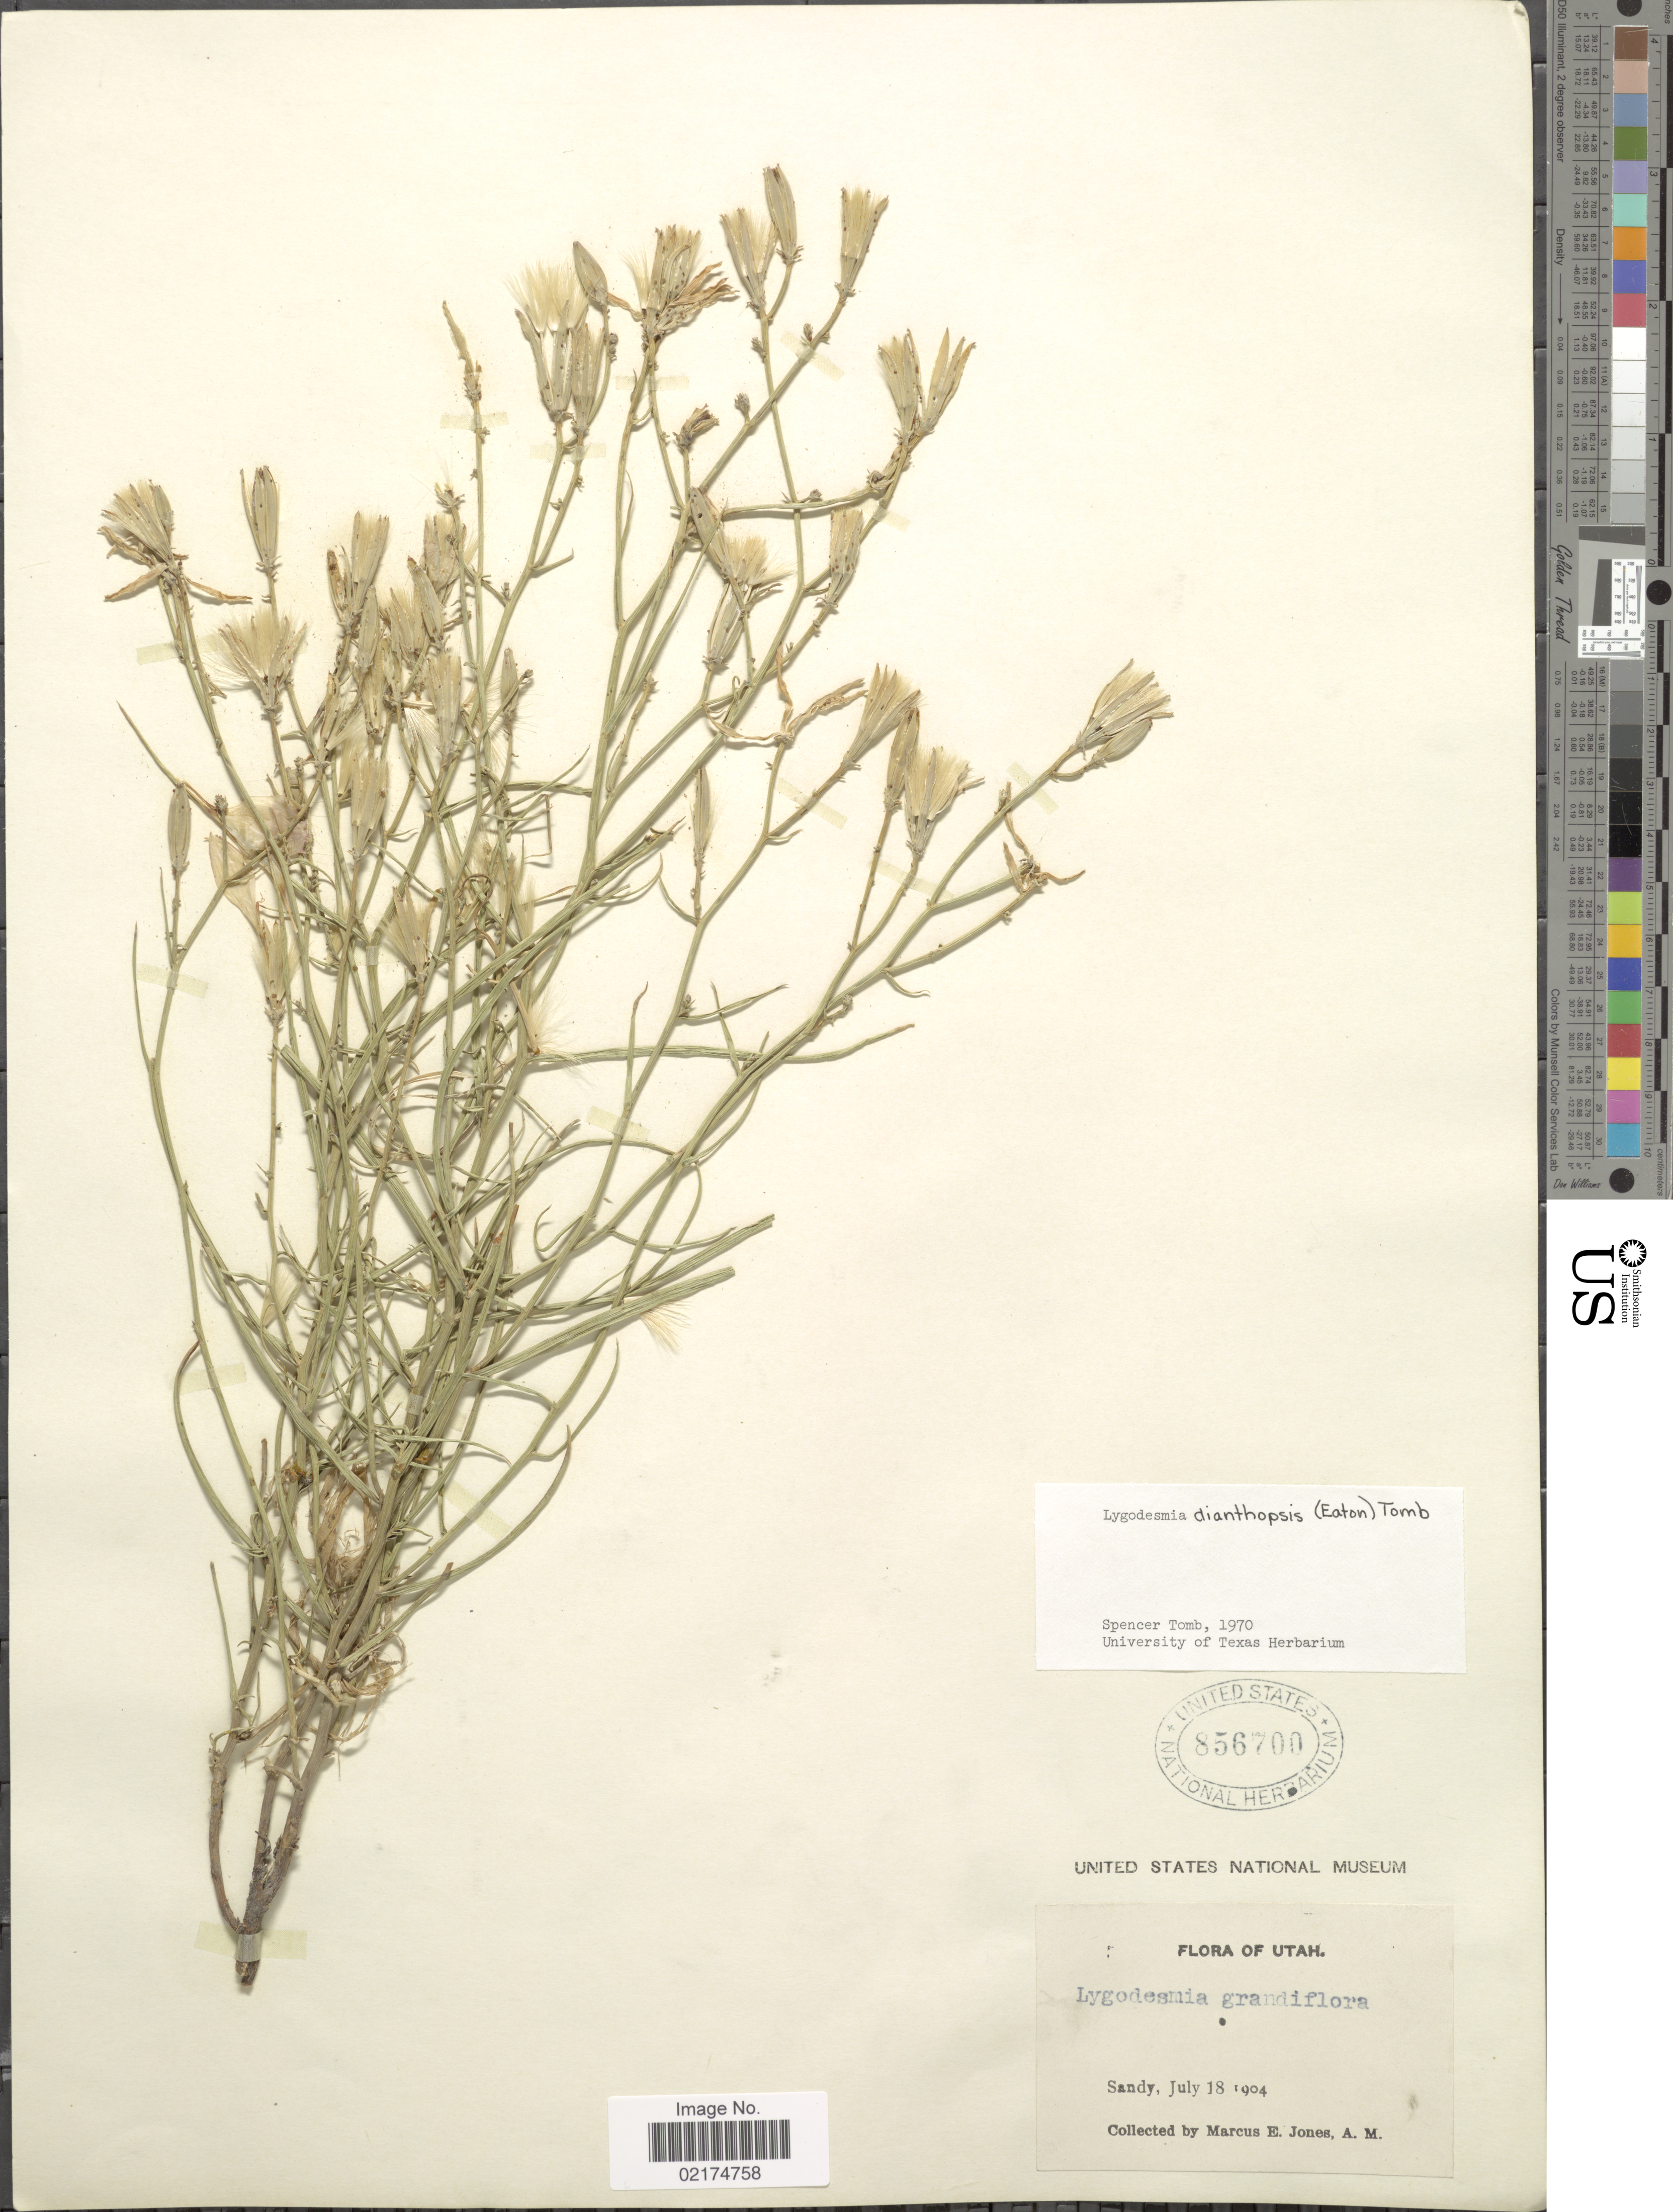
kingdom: Plantae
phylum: Tracheophyta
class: Magnoliopsida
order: Asterales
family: Asteraceae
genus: Lygodesmia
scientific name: Lygodesmia grandiflora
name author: Torr. & A. Gray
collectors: M. E. Jones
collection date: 1904-07-18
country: United States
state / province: Utah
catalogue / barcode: US 856700